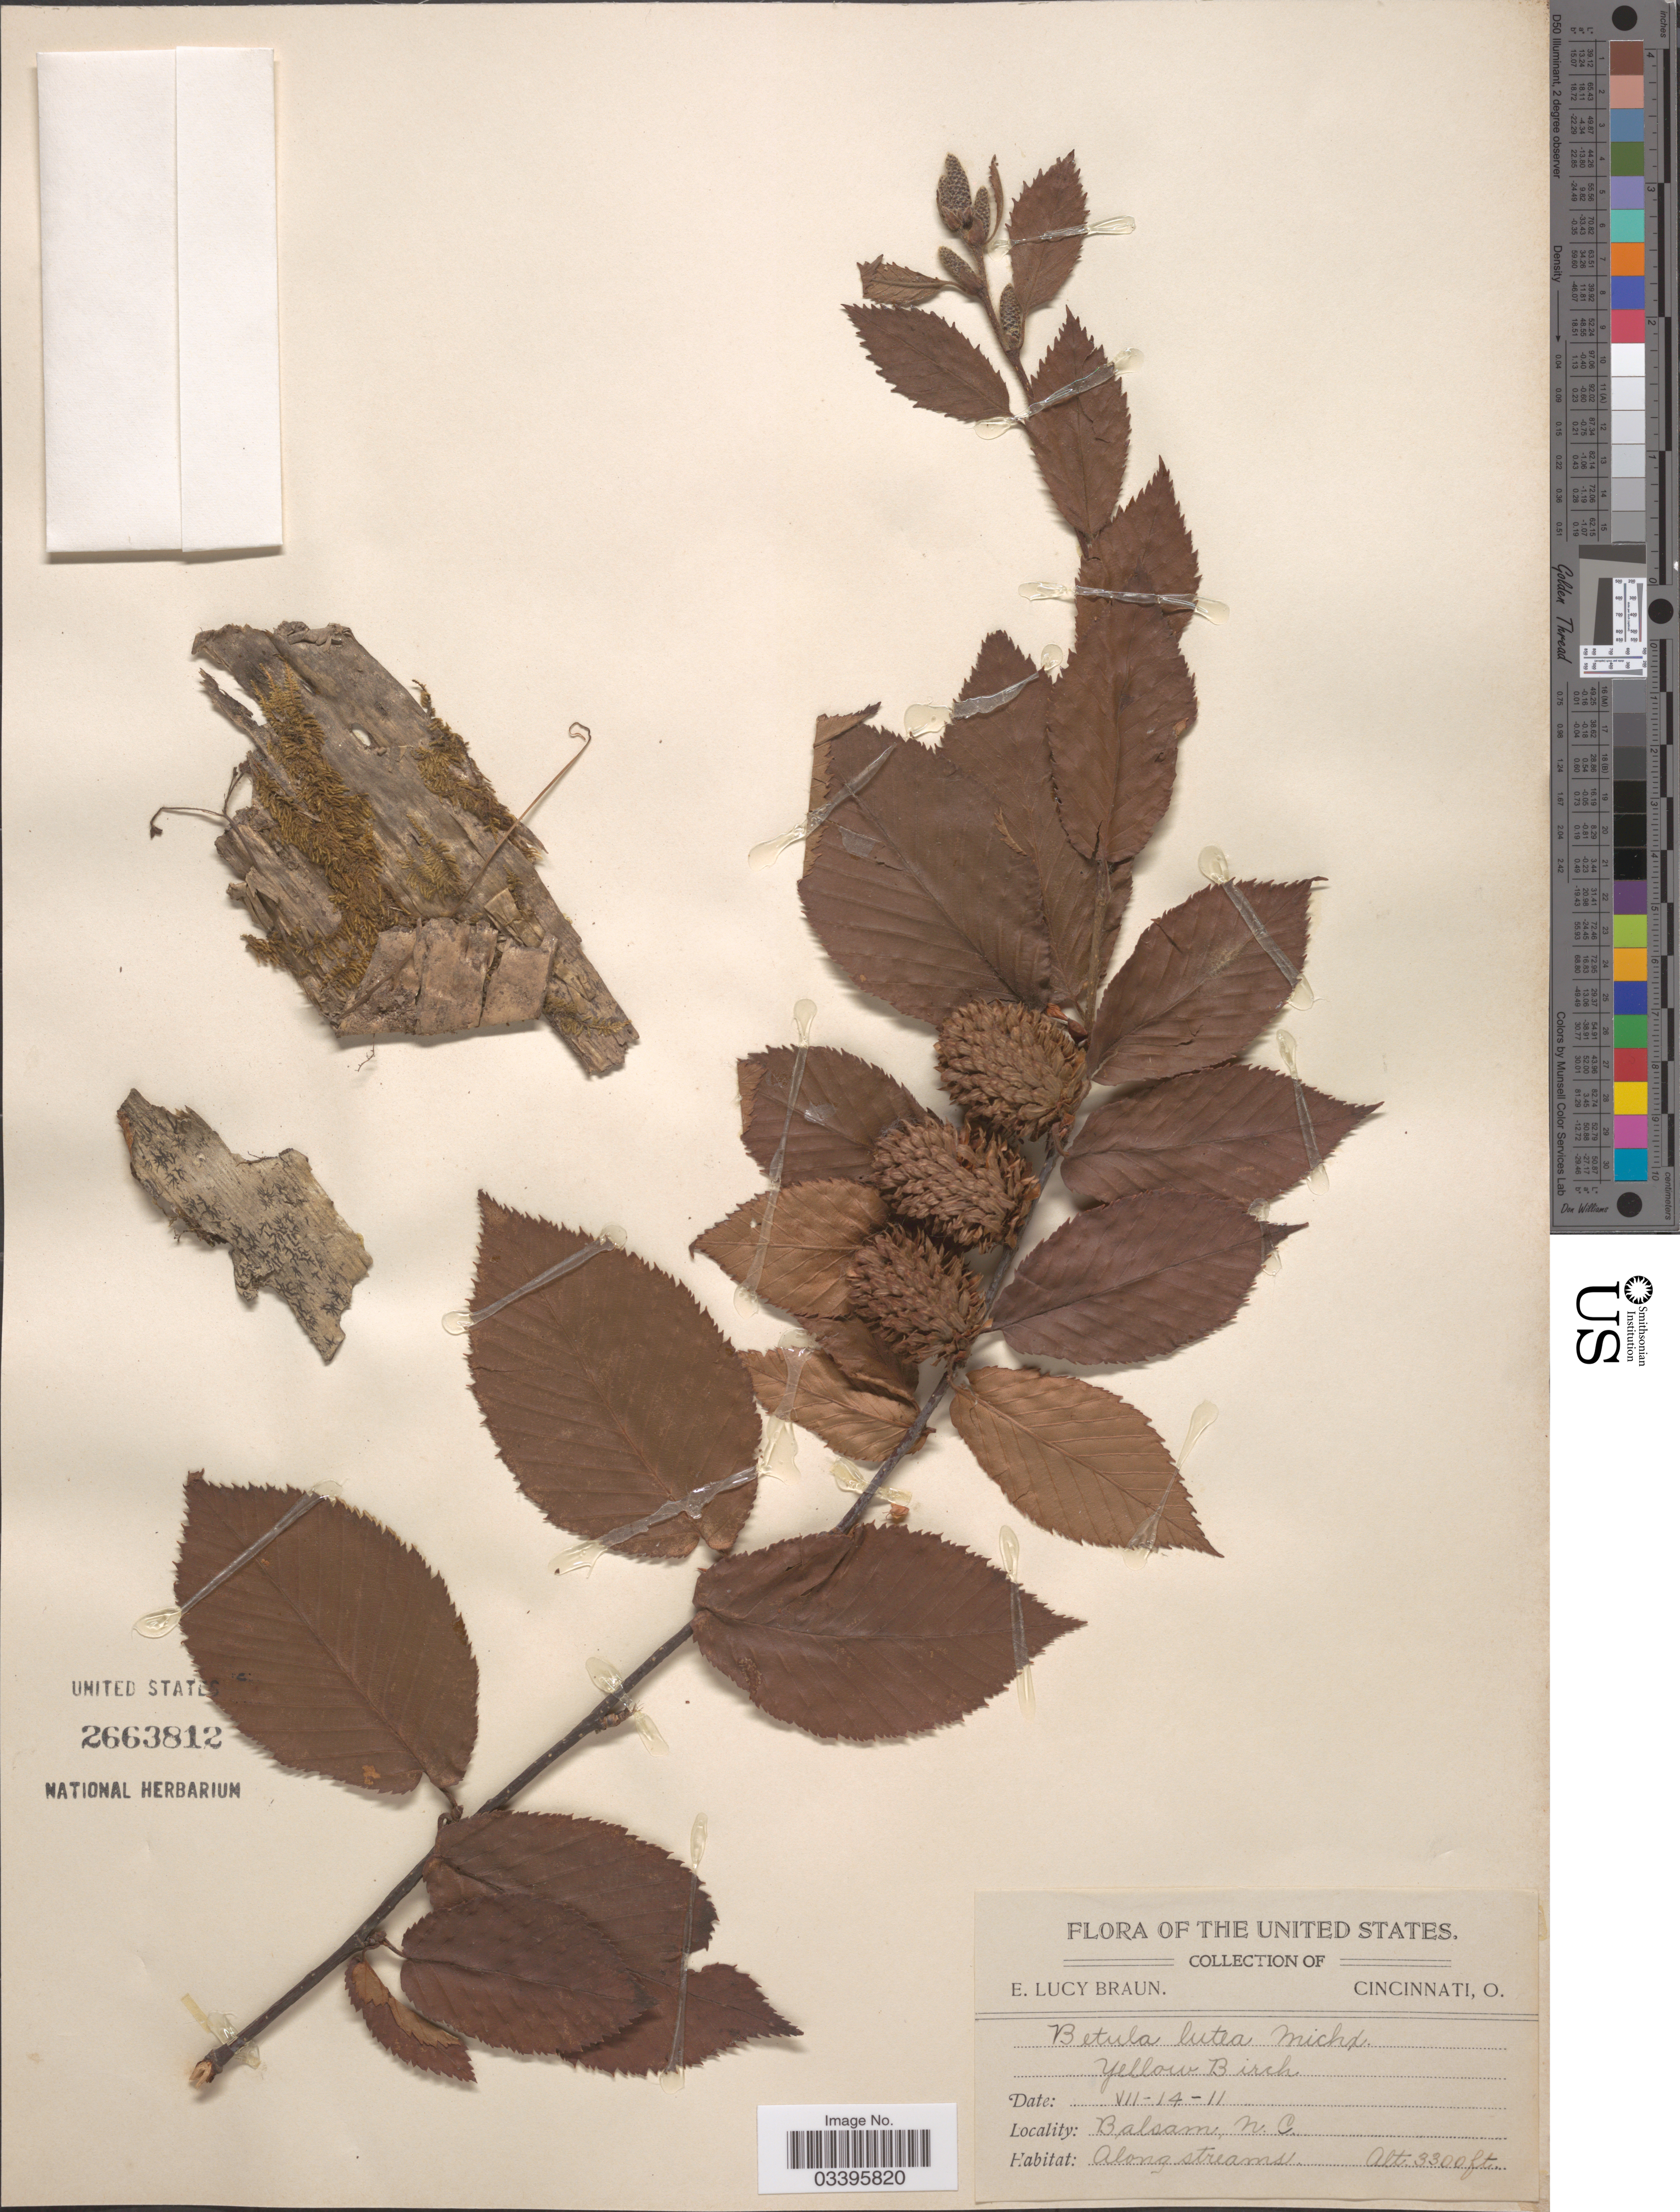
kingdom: Plantae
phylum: Tracheophyta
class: Magnoliopsida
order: Fagales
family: Betulaceae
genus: Betula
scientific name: Betula lutea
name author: F. Michx.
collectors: E. L. Braun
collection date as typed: Transcribed d/m/y: 14/7/11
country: United States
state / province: North Carolina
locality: Balsam.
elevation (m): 1006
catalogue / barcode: US 2663812